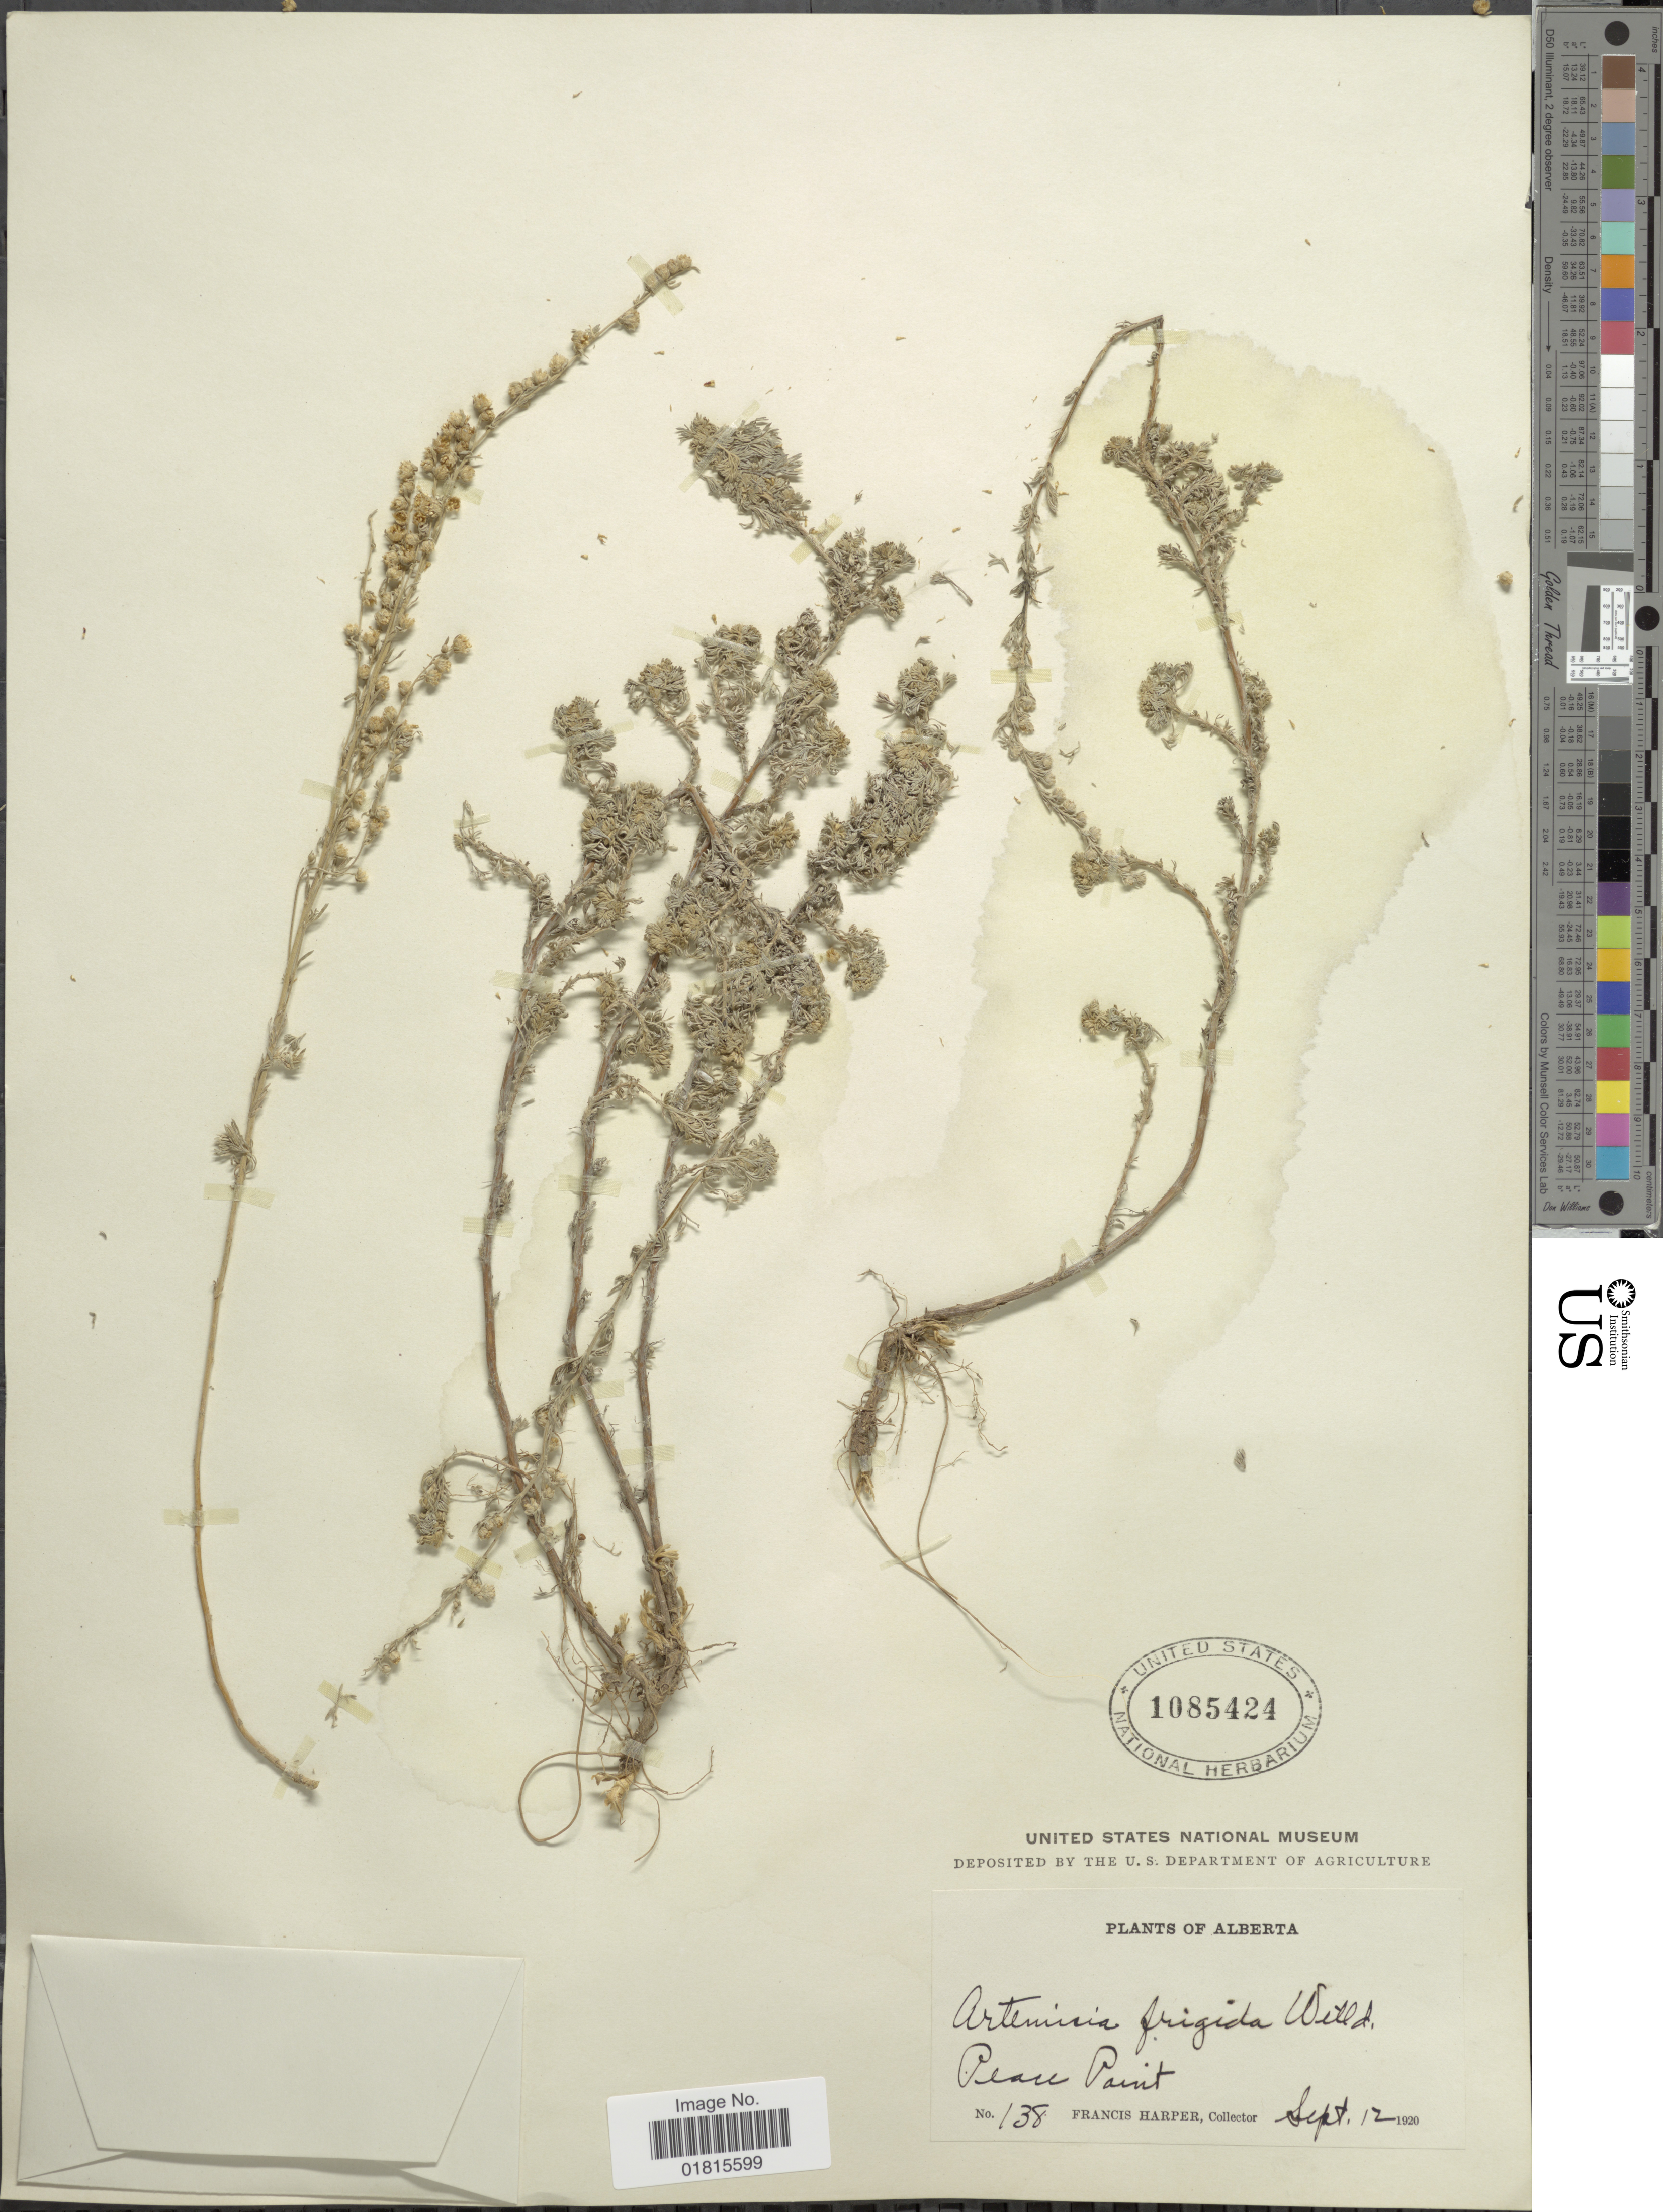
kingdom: Plantae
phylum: Tracheophyta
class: Magnoliopsida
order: Asterales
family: Asteraceae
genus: Artemisia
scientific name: Artemisia frigida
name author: Willd.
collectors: F. Harper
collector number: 138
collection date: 1920-09-12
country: Canada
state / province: Alberta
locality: Peace Point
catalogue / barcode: US 1085424